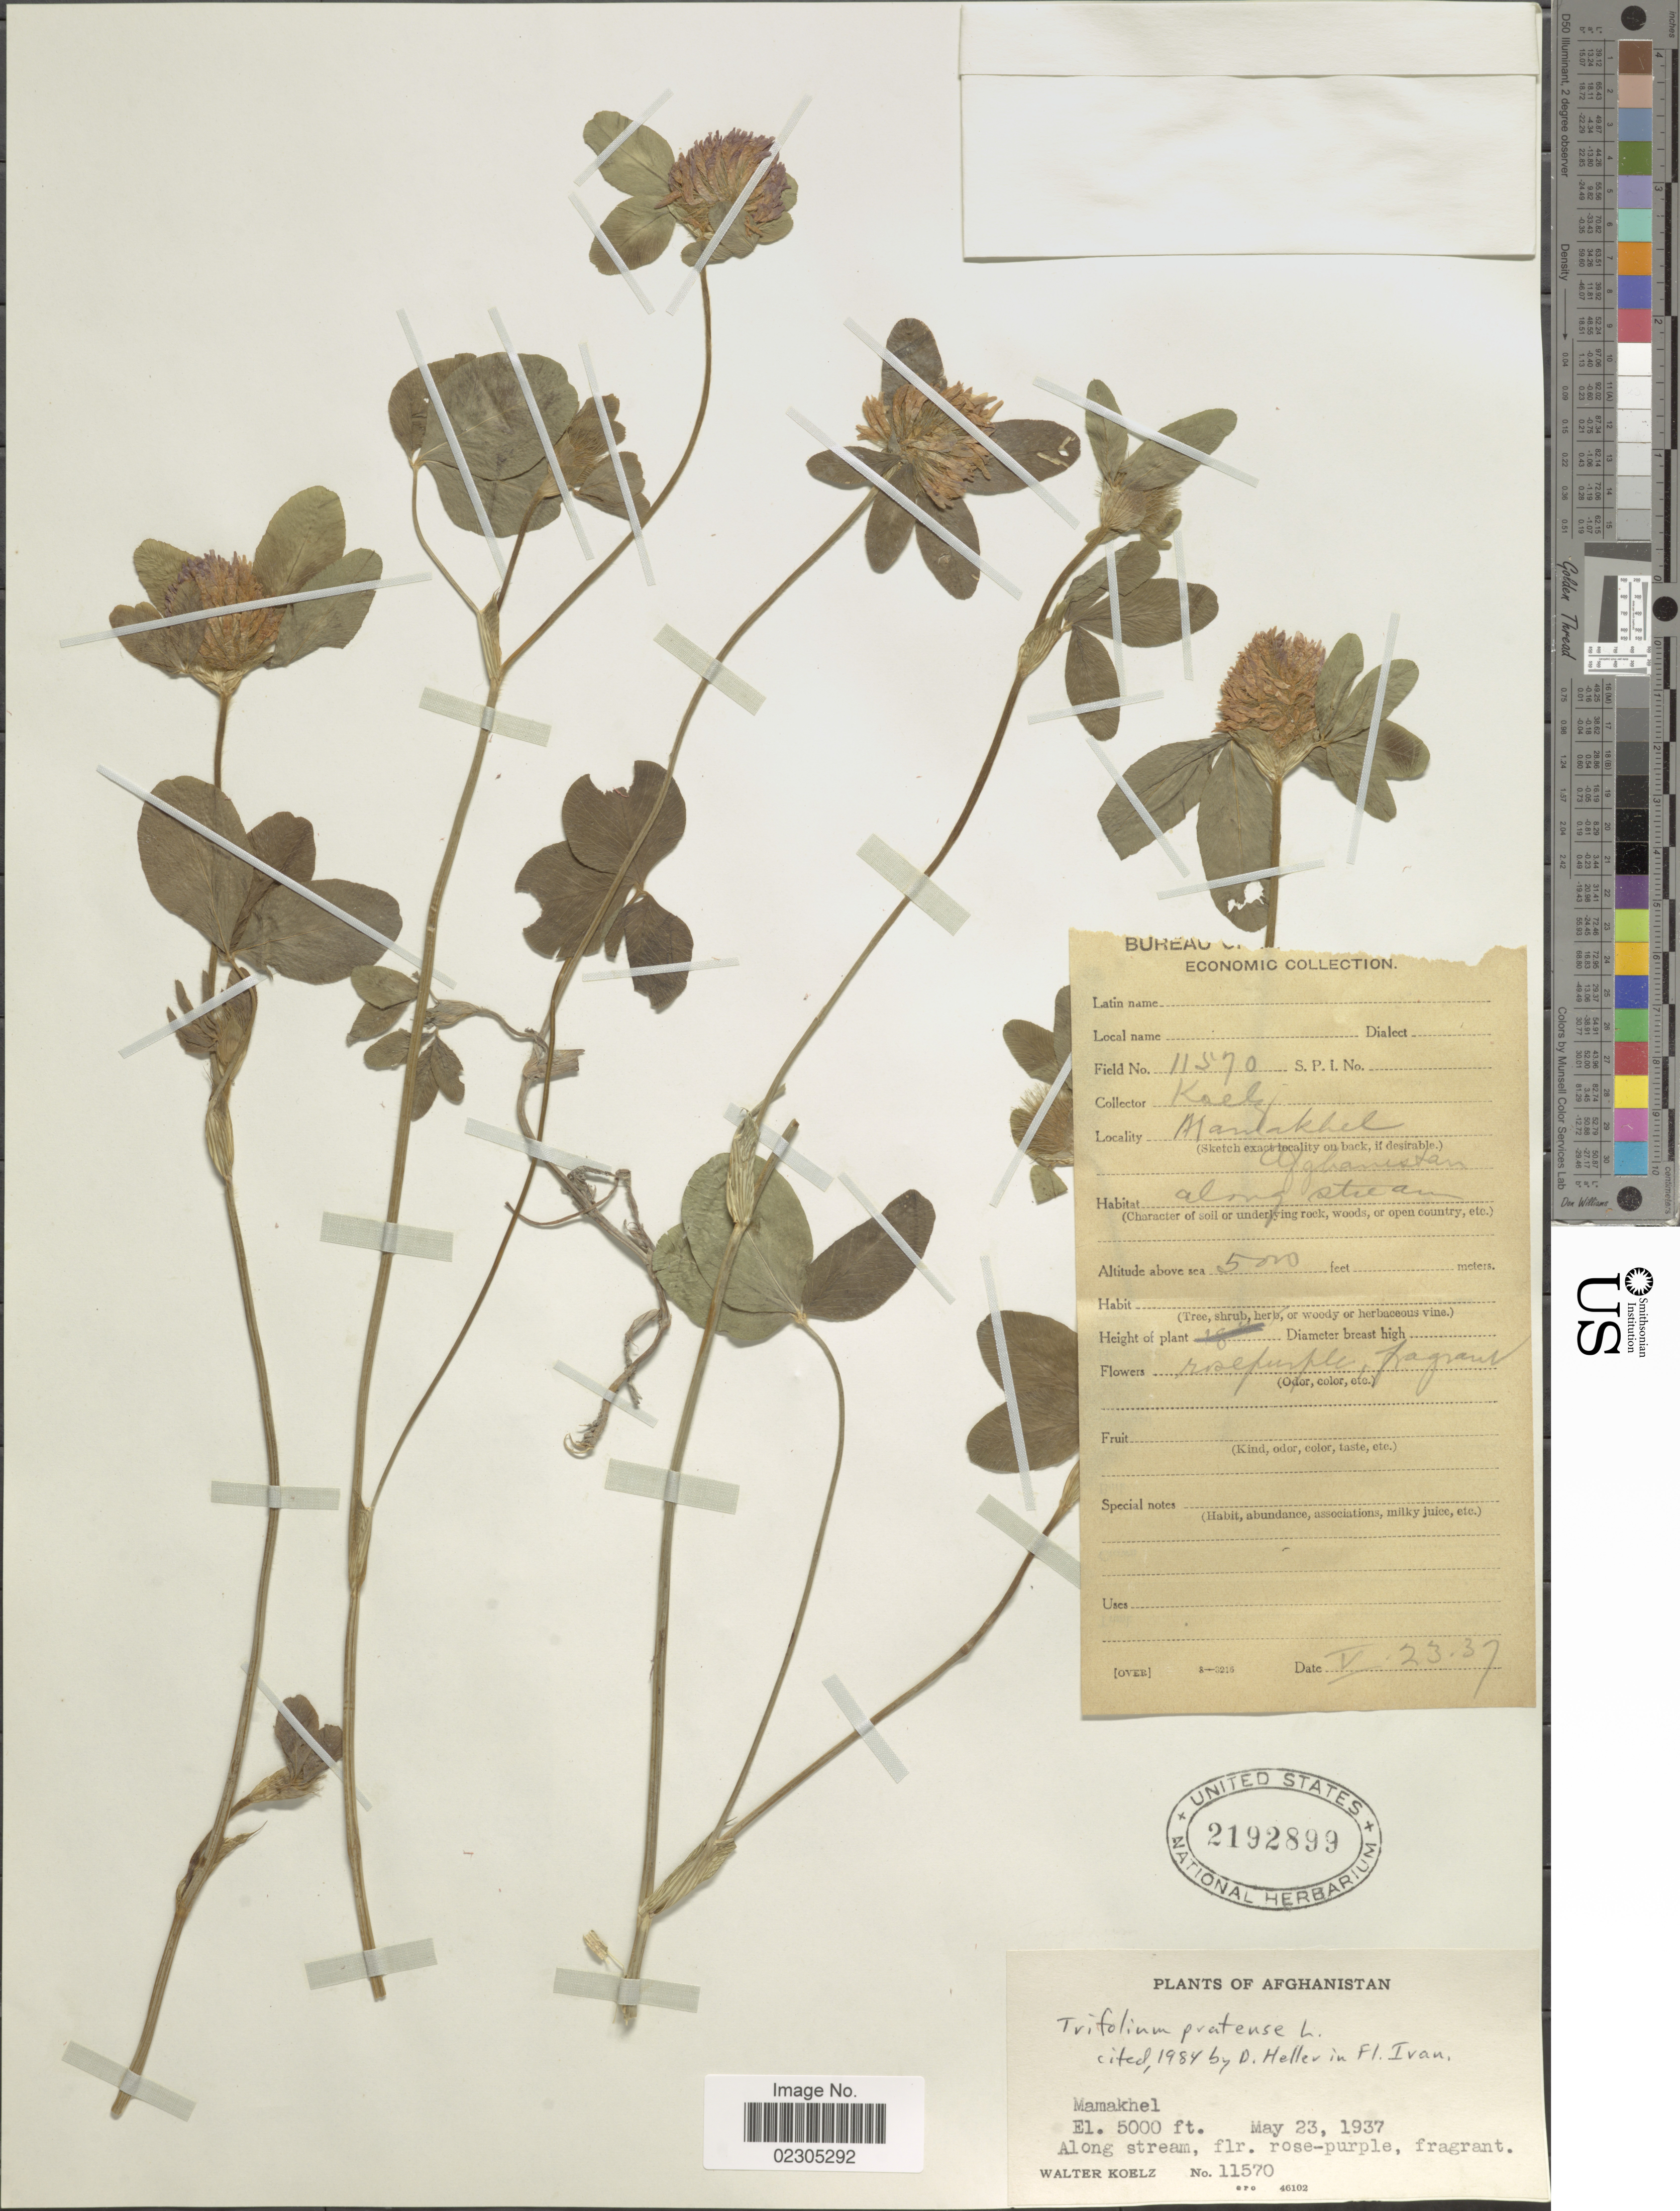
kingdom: Plantae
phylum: Tracheophyta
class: Magnoliopsida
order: Fabales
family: Fabaceae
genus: Trifolium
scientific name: Trifolium pratense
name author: L.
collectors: W. N. Koelz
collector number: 11570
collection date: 1937-05-23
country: Afghanistan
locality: Mamakhel, Along stream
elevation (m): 1524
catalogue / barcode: US 2192899